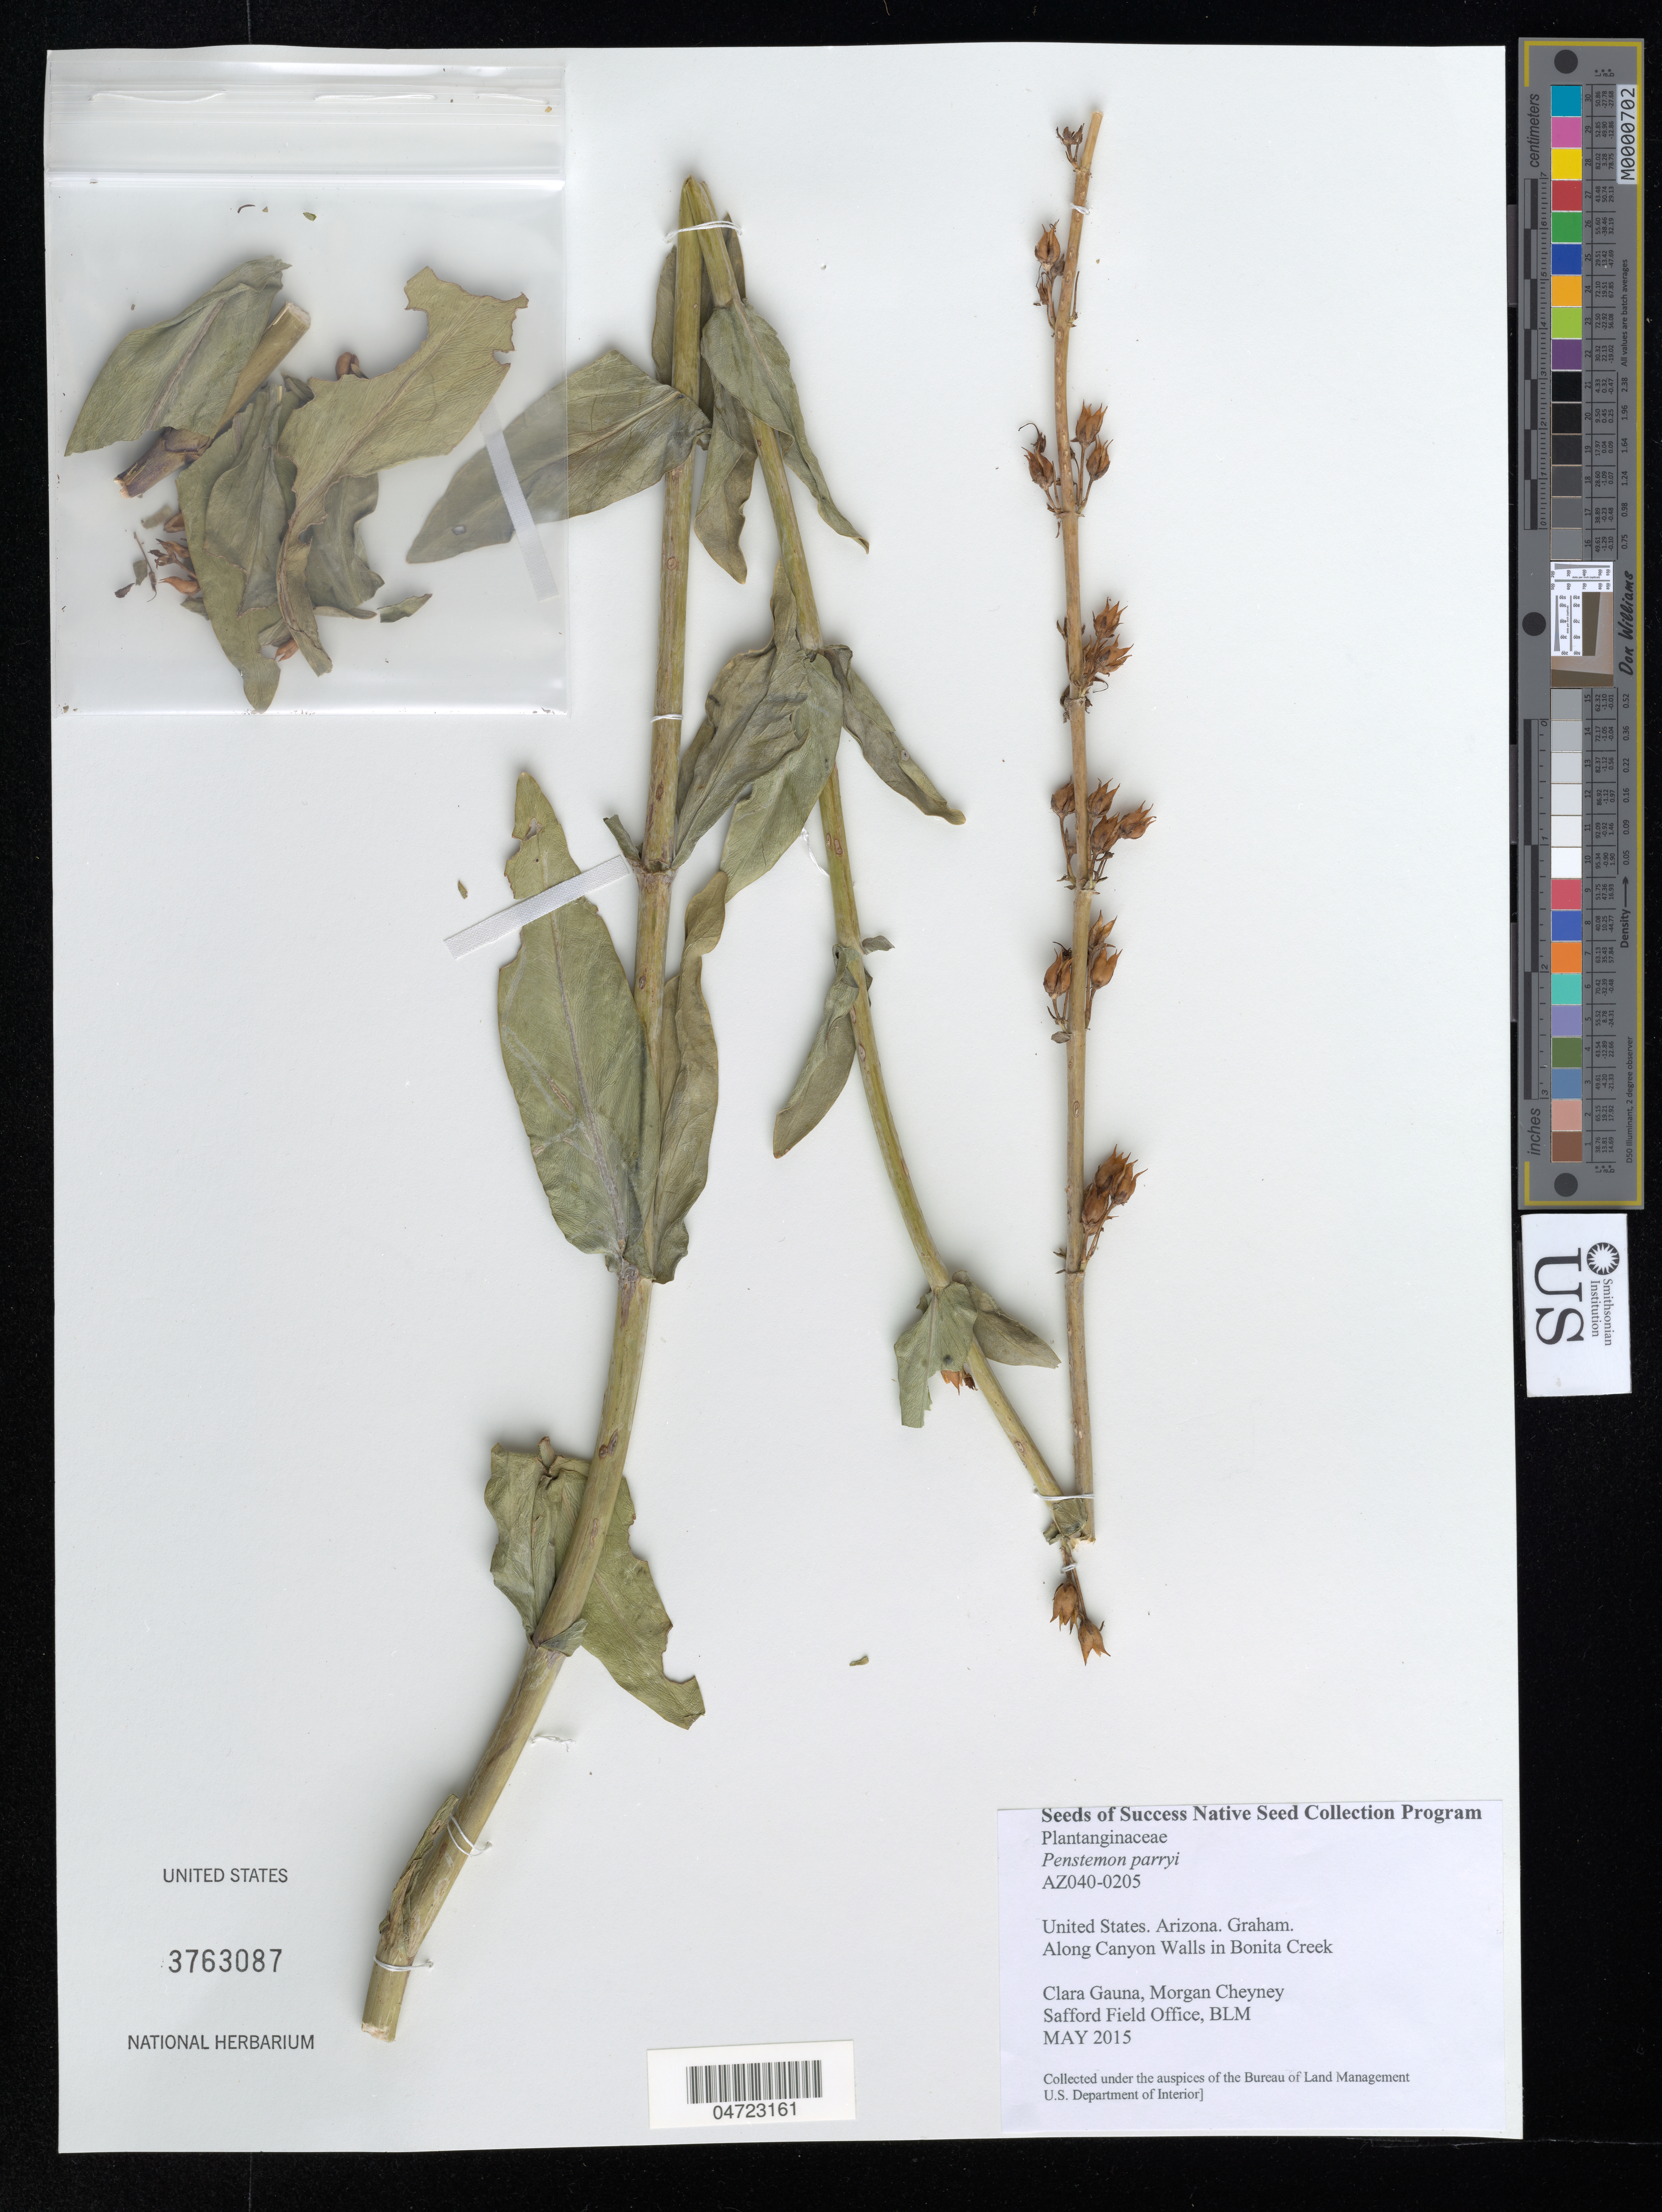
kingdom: Plantae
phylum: Tracheophyta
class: Magnoliopsida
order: Lamiales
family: Plantaginaceae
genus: Penstemon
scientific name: Penstemon parryi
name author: A. Gray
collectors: C. Gauna & M. Cheyney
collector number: AZ040-0205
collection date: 2015-05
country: United States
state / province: Arizona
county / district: Graham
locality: Graham. Along Canyon Walls in Bonita Creek.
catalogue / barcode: US 3763087